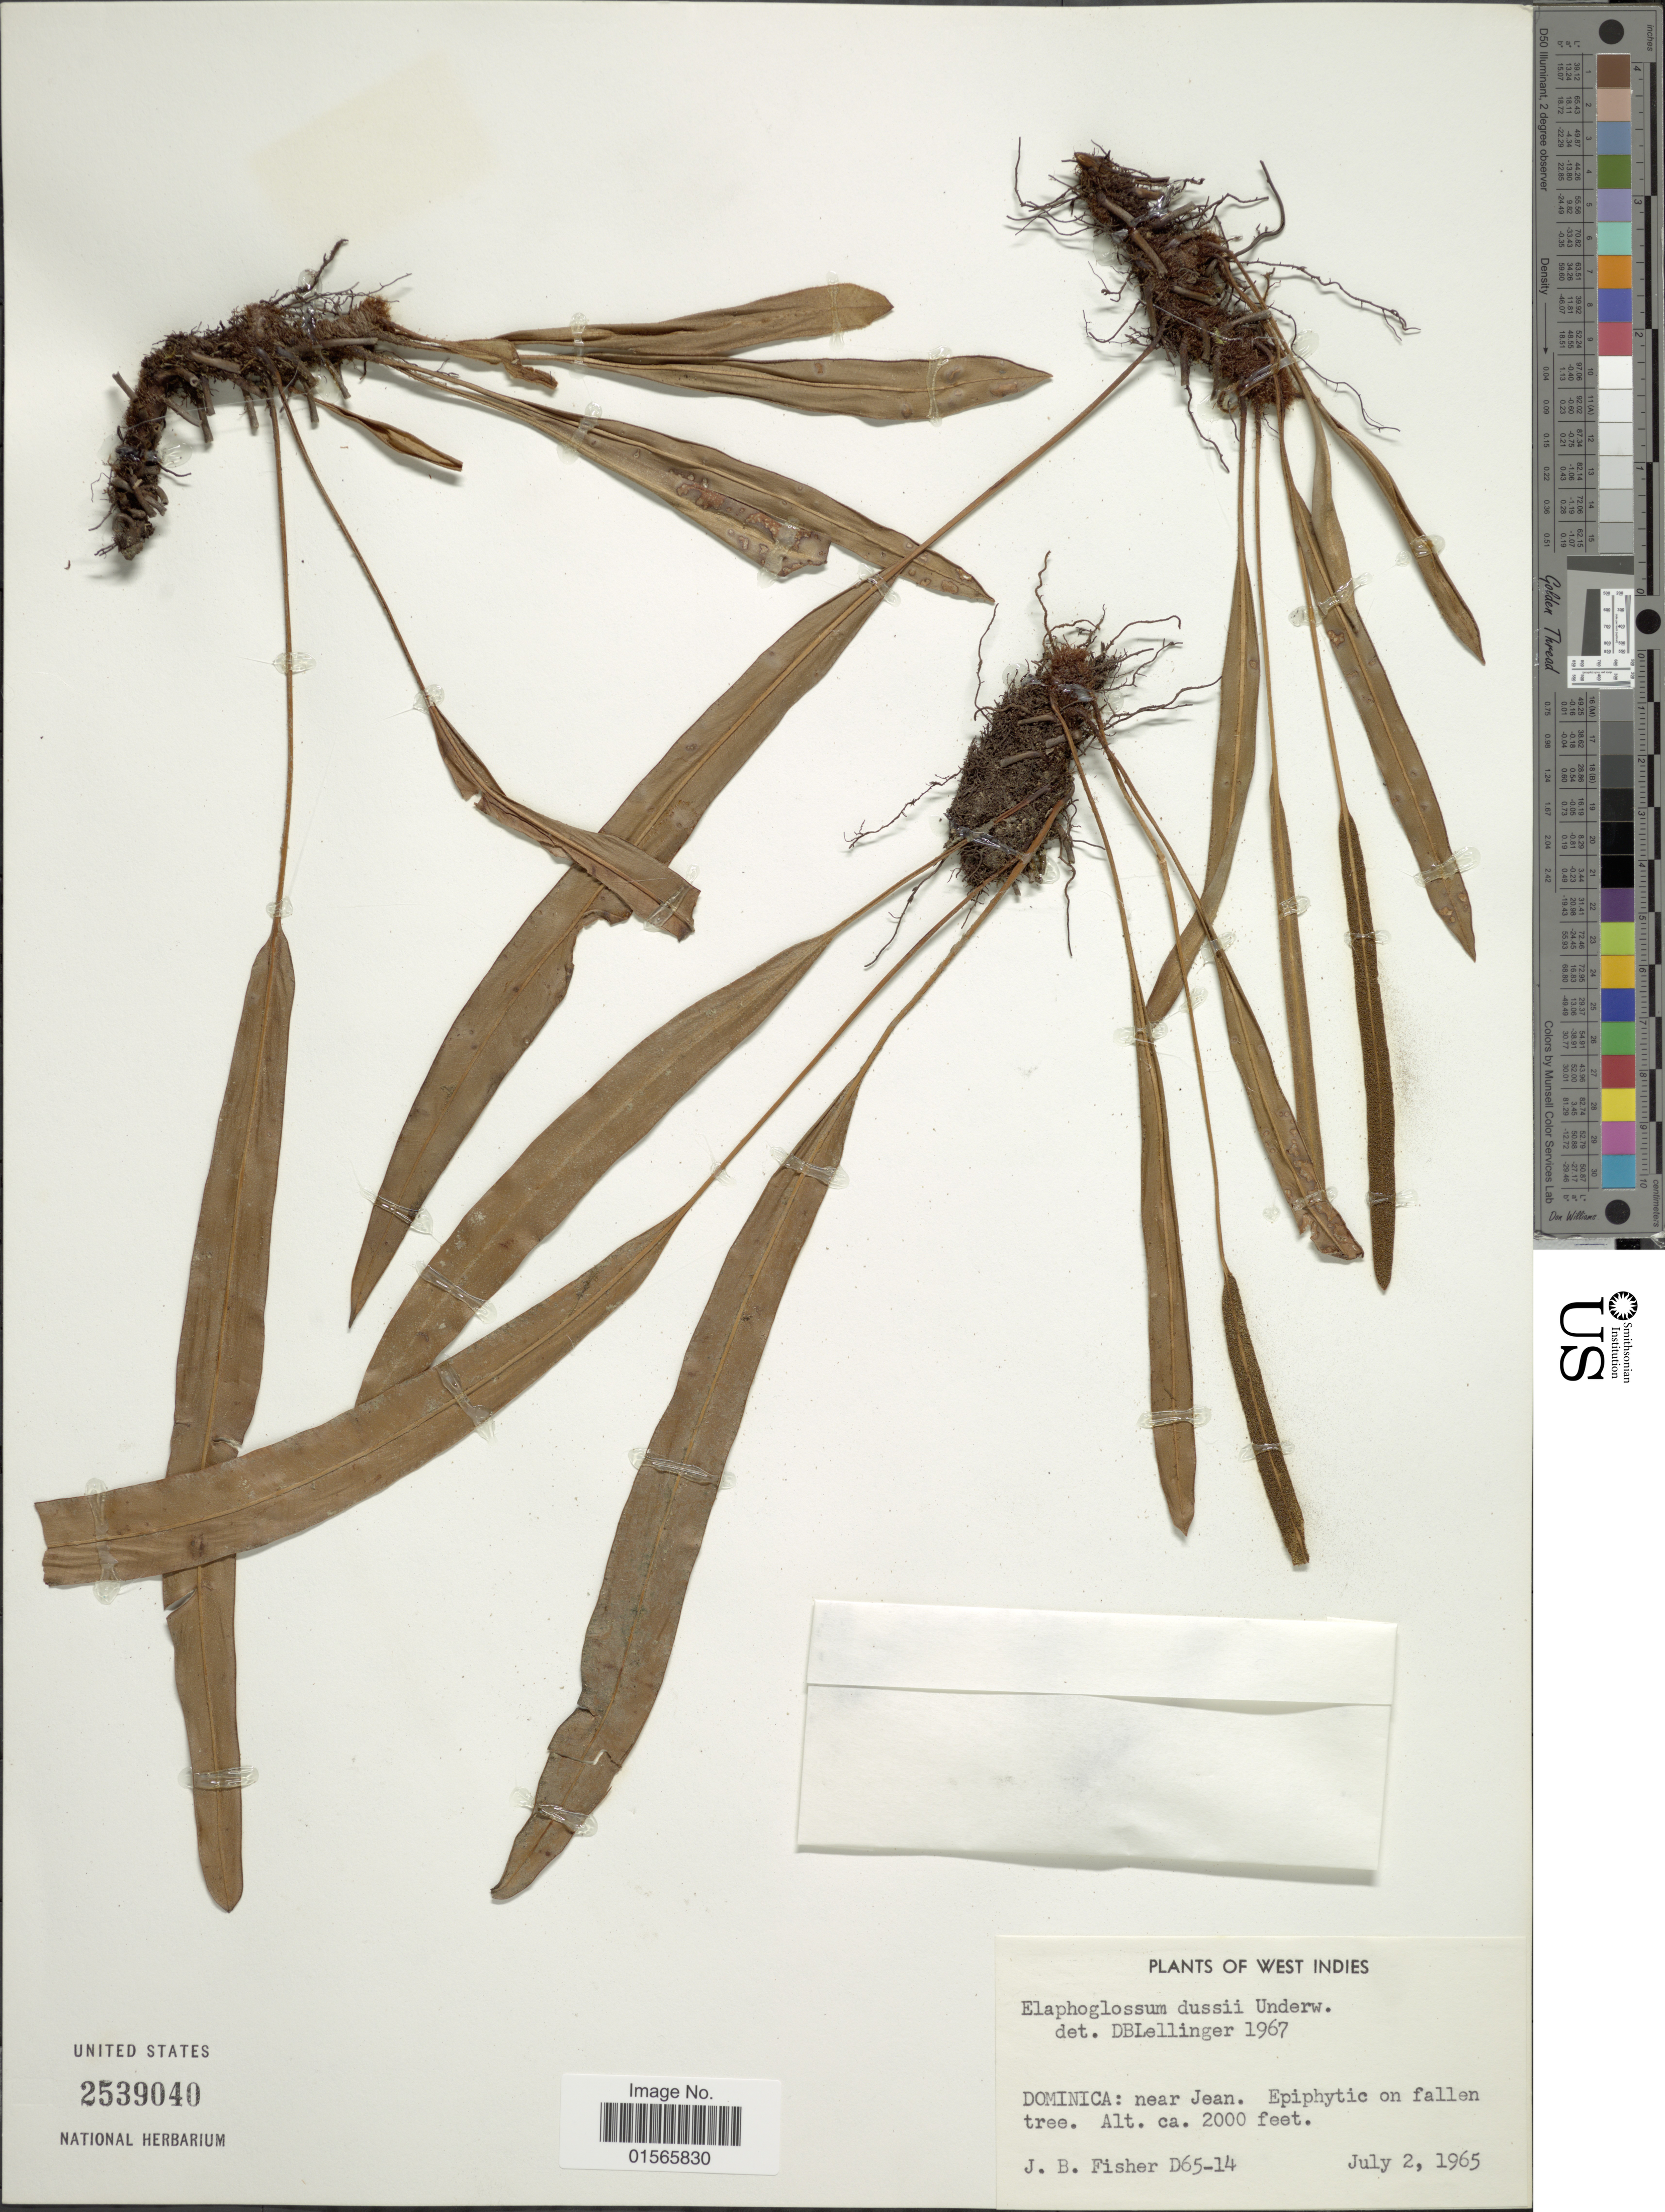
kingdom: Plantae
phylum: Tracheophyta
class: Polypodiopsida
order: Polypodiales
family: Dryopteridaceae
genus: Elaphoglossum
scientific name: Elaphoglossum petiolatum var. dussii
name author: (Underw. ex Maxon) Proctor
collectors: J. B. Fisher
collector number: D65-14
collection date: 1965-07-02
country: Dominica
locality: Near Jean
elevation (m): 610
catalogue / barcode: US 2539040